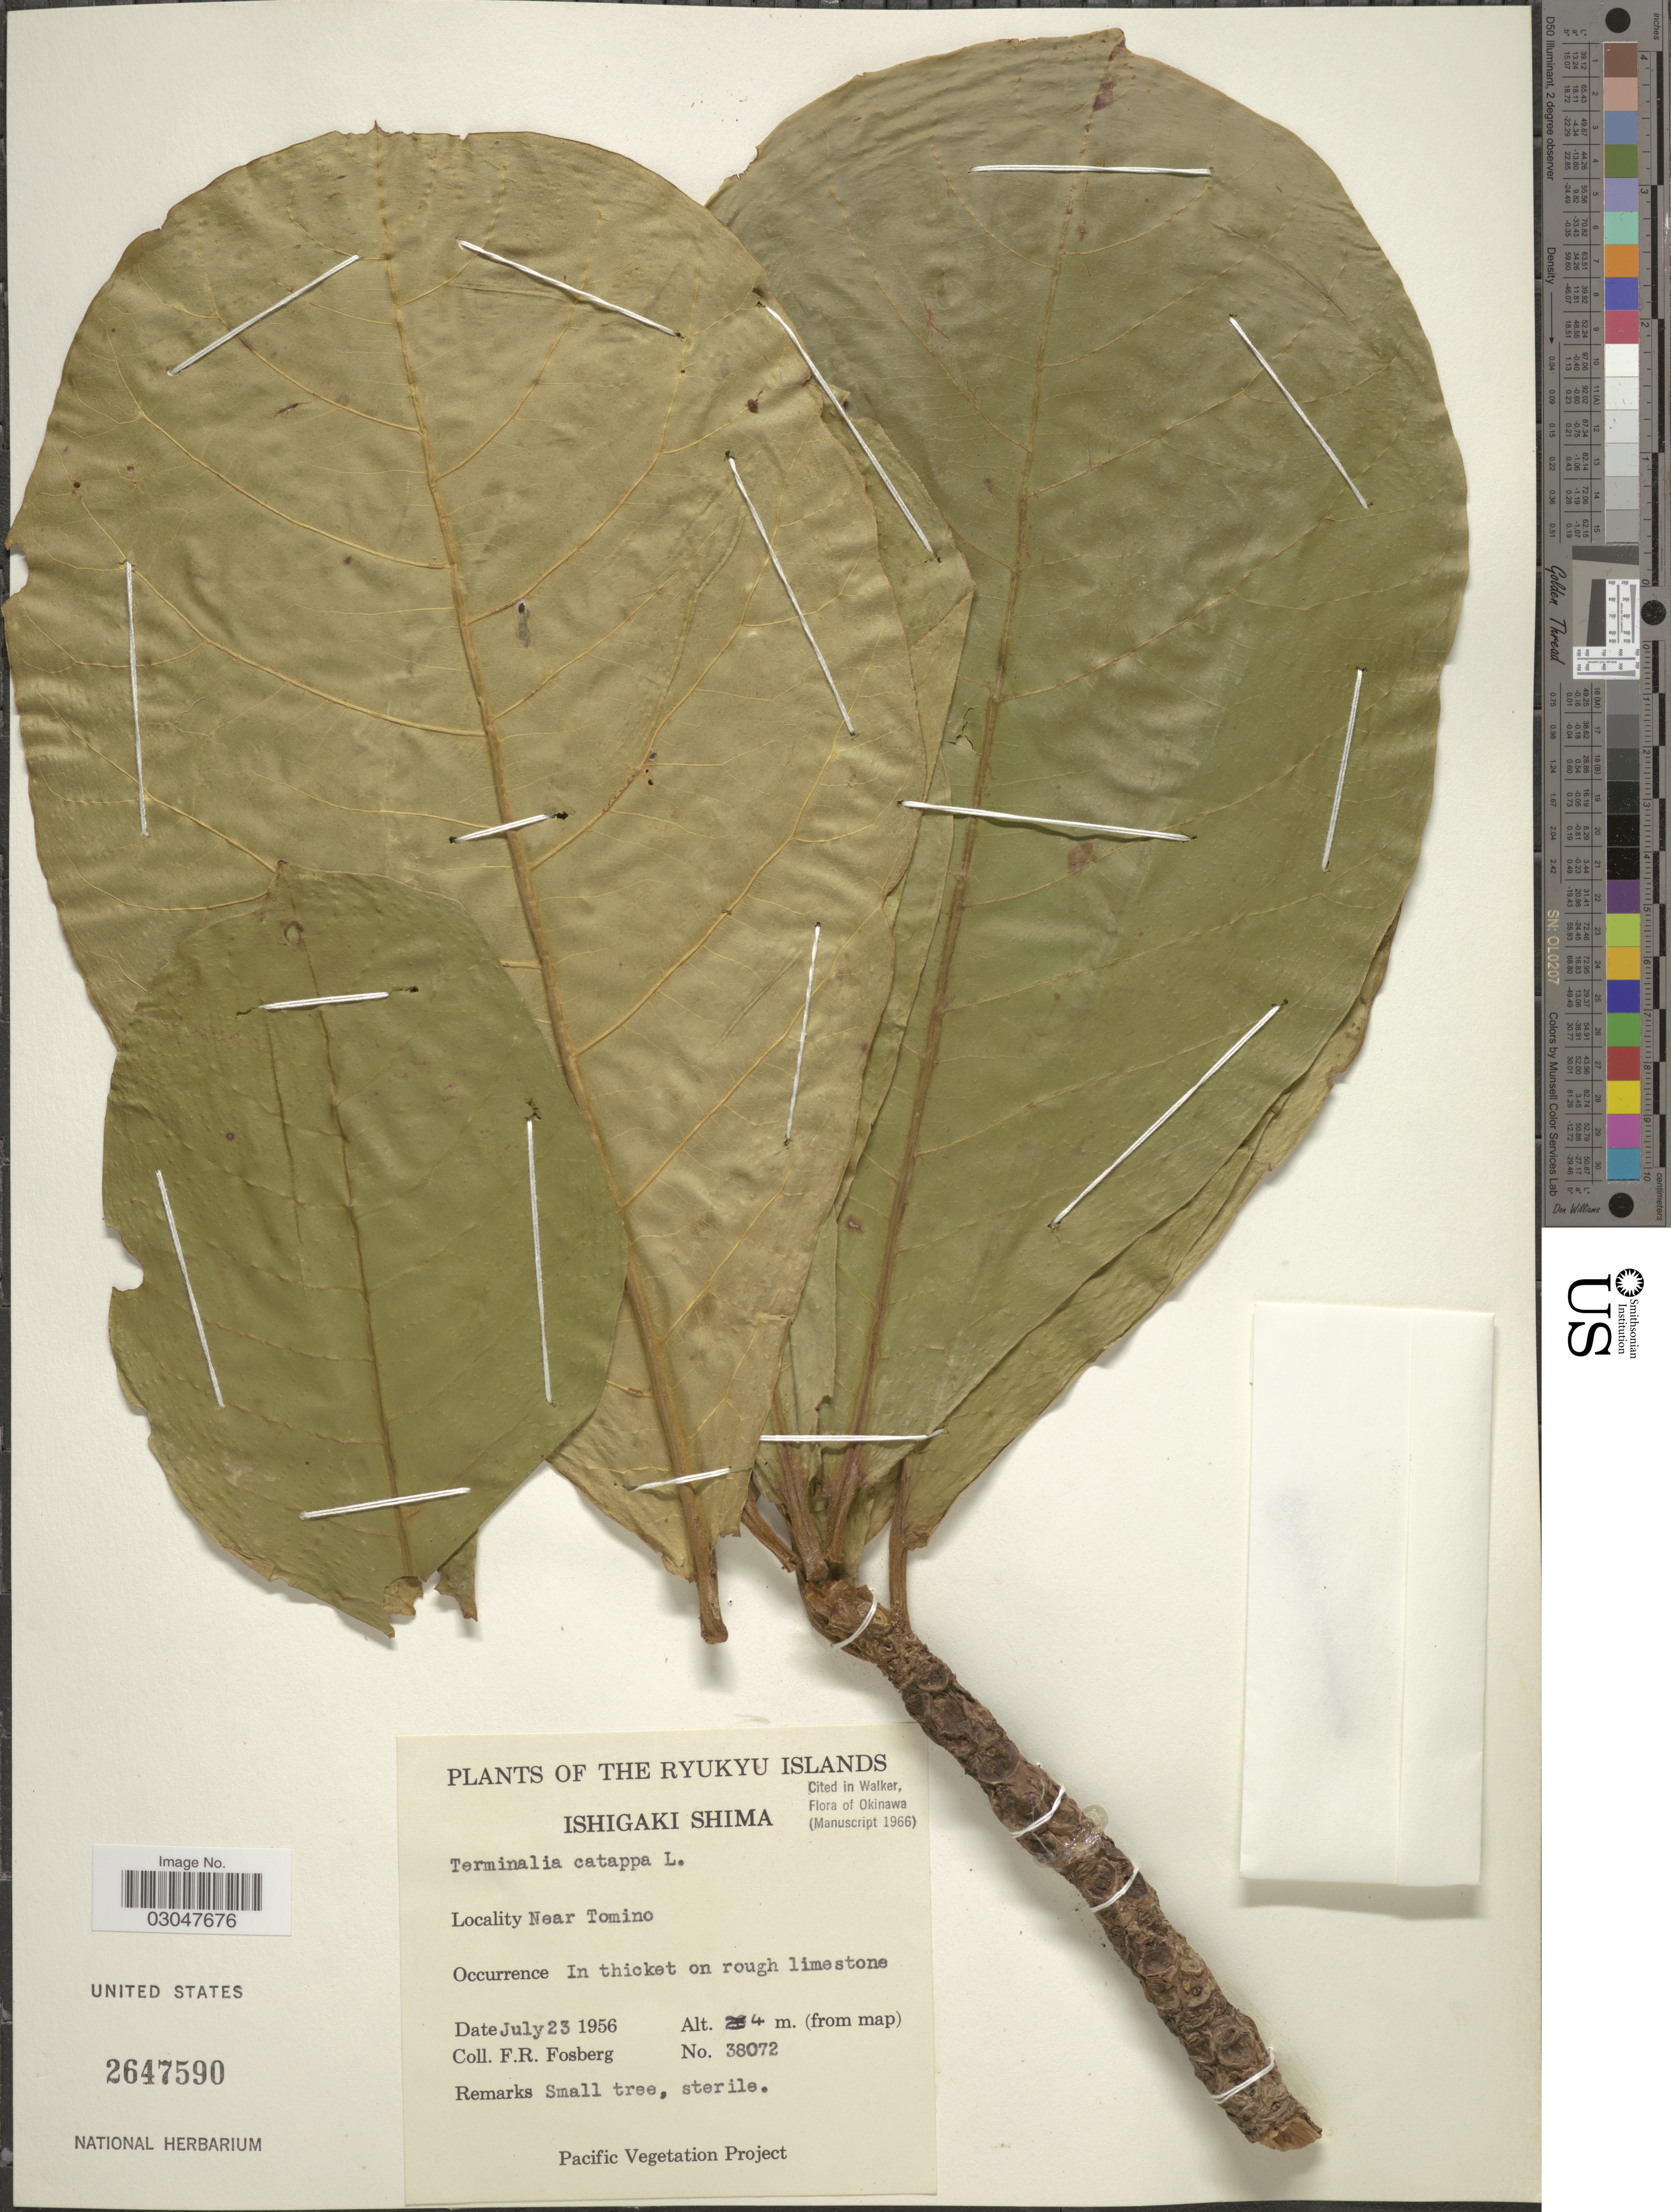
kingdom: Plantae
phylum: Tracheophyta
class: Magnoliopsida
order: Myrtales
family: Combretaceae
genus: Terminalia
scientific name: Terminalia catappa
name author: L.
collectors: F. R. Fosberg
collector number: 38072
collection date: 1956-07-23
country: Japan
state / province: Okinawa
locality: Ryukyu Islands. Ishigaki Shima. Near Tomino.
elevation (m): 4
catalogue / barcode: US 2647590